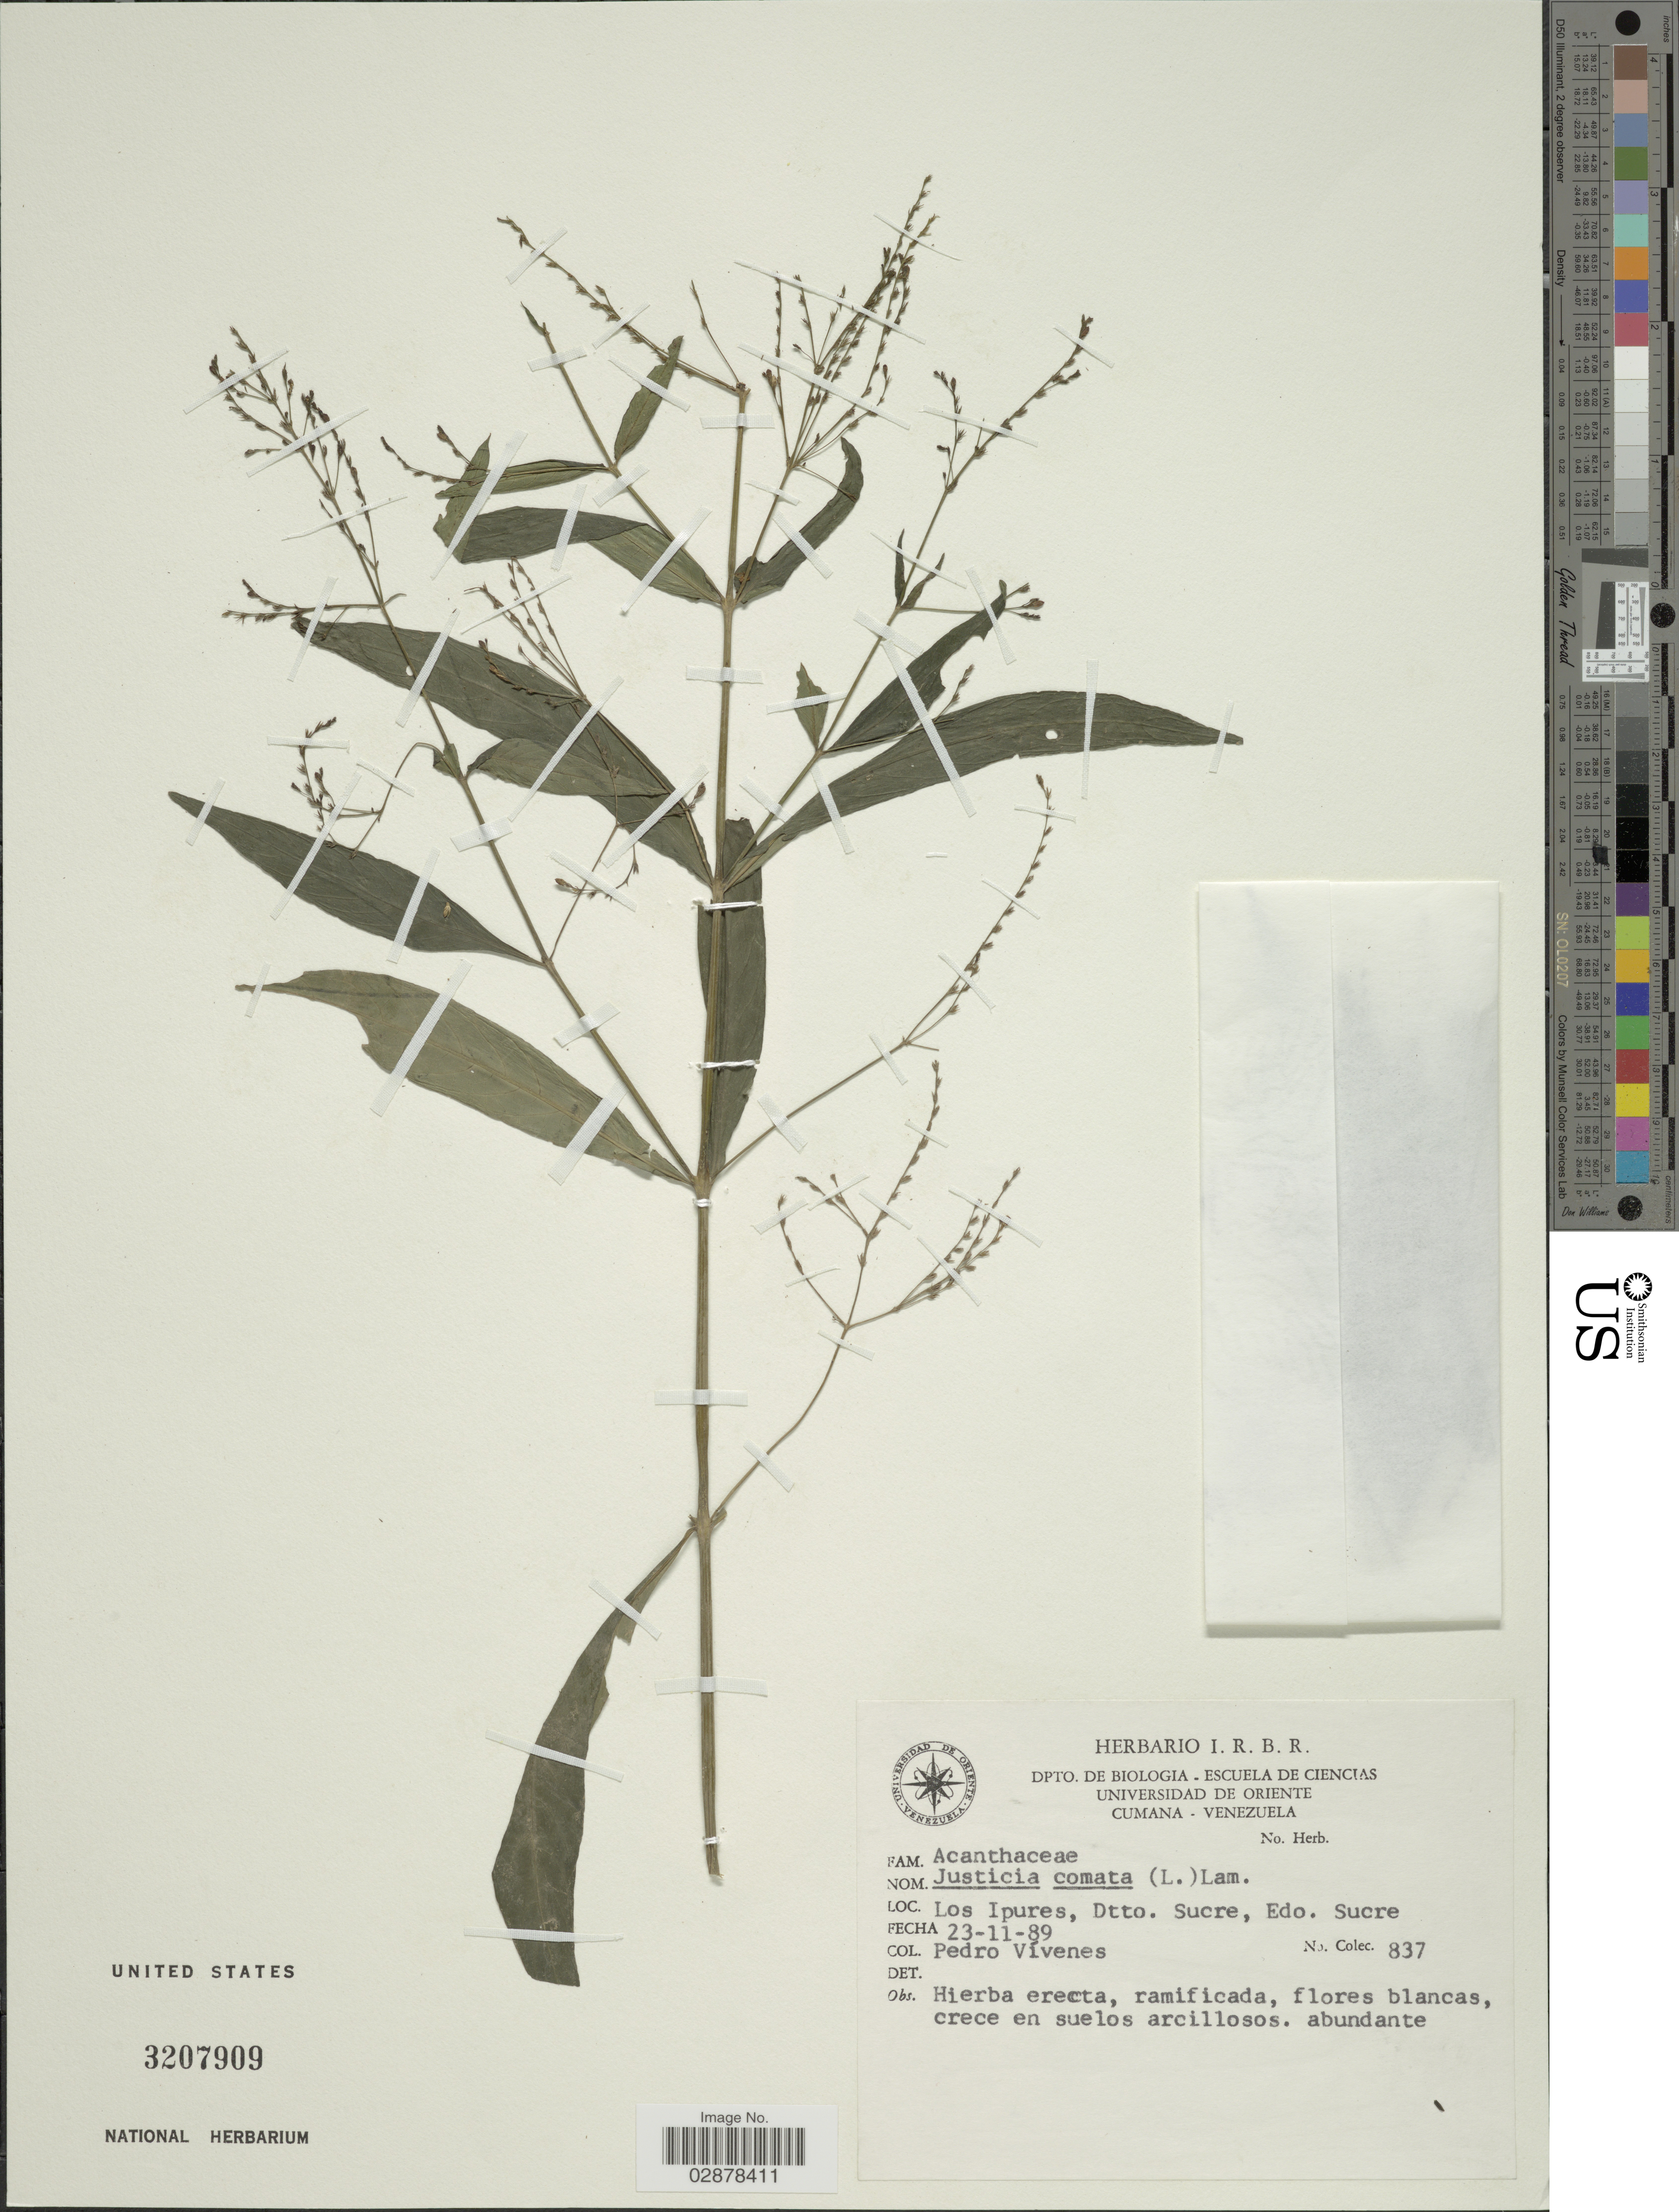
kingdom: Plantae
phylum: Tracheophyta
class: Magnoliopsida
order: Lamiales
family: Acanthaceae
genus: Justicia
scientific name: Justicia comata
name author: (L.) Lam.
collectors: P. Vivenes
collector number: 837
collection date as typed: Transcribed d/m/y: 23/11/89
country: Venezuela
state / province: Sucre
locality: Los Ipures, Dtto. Sucre, Edo. Sucre.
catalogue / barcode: US 3207909